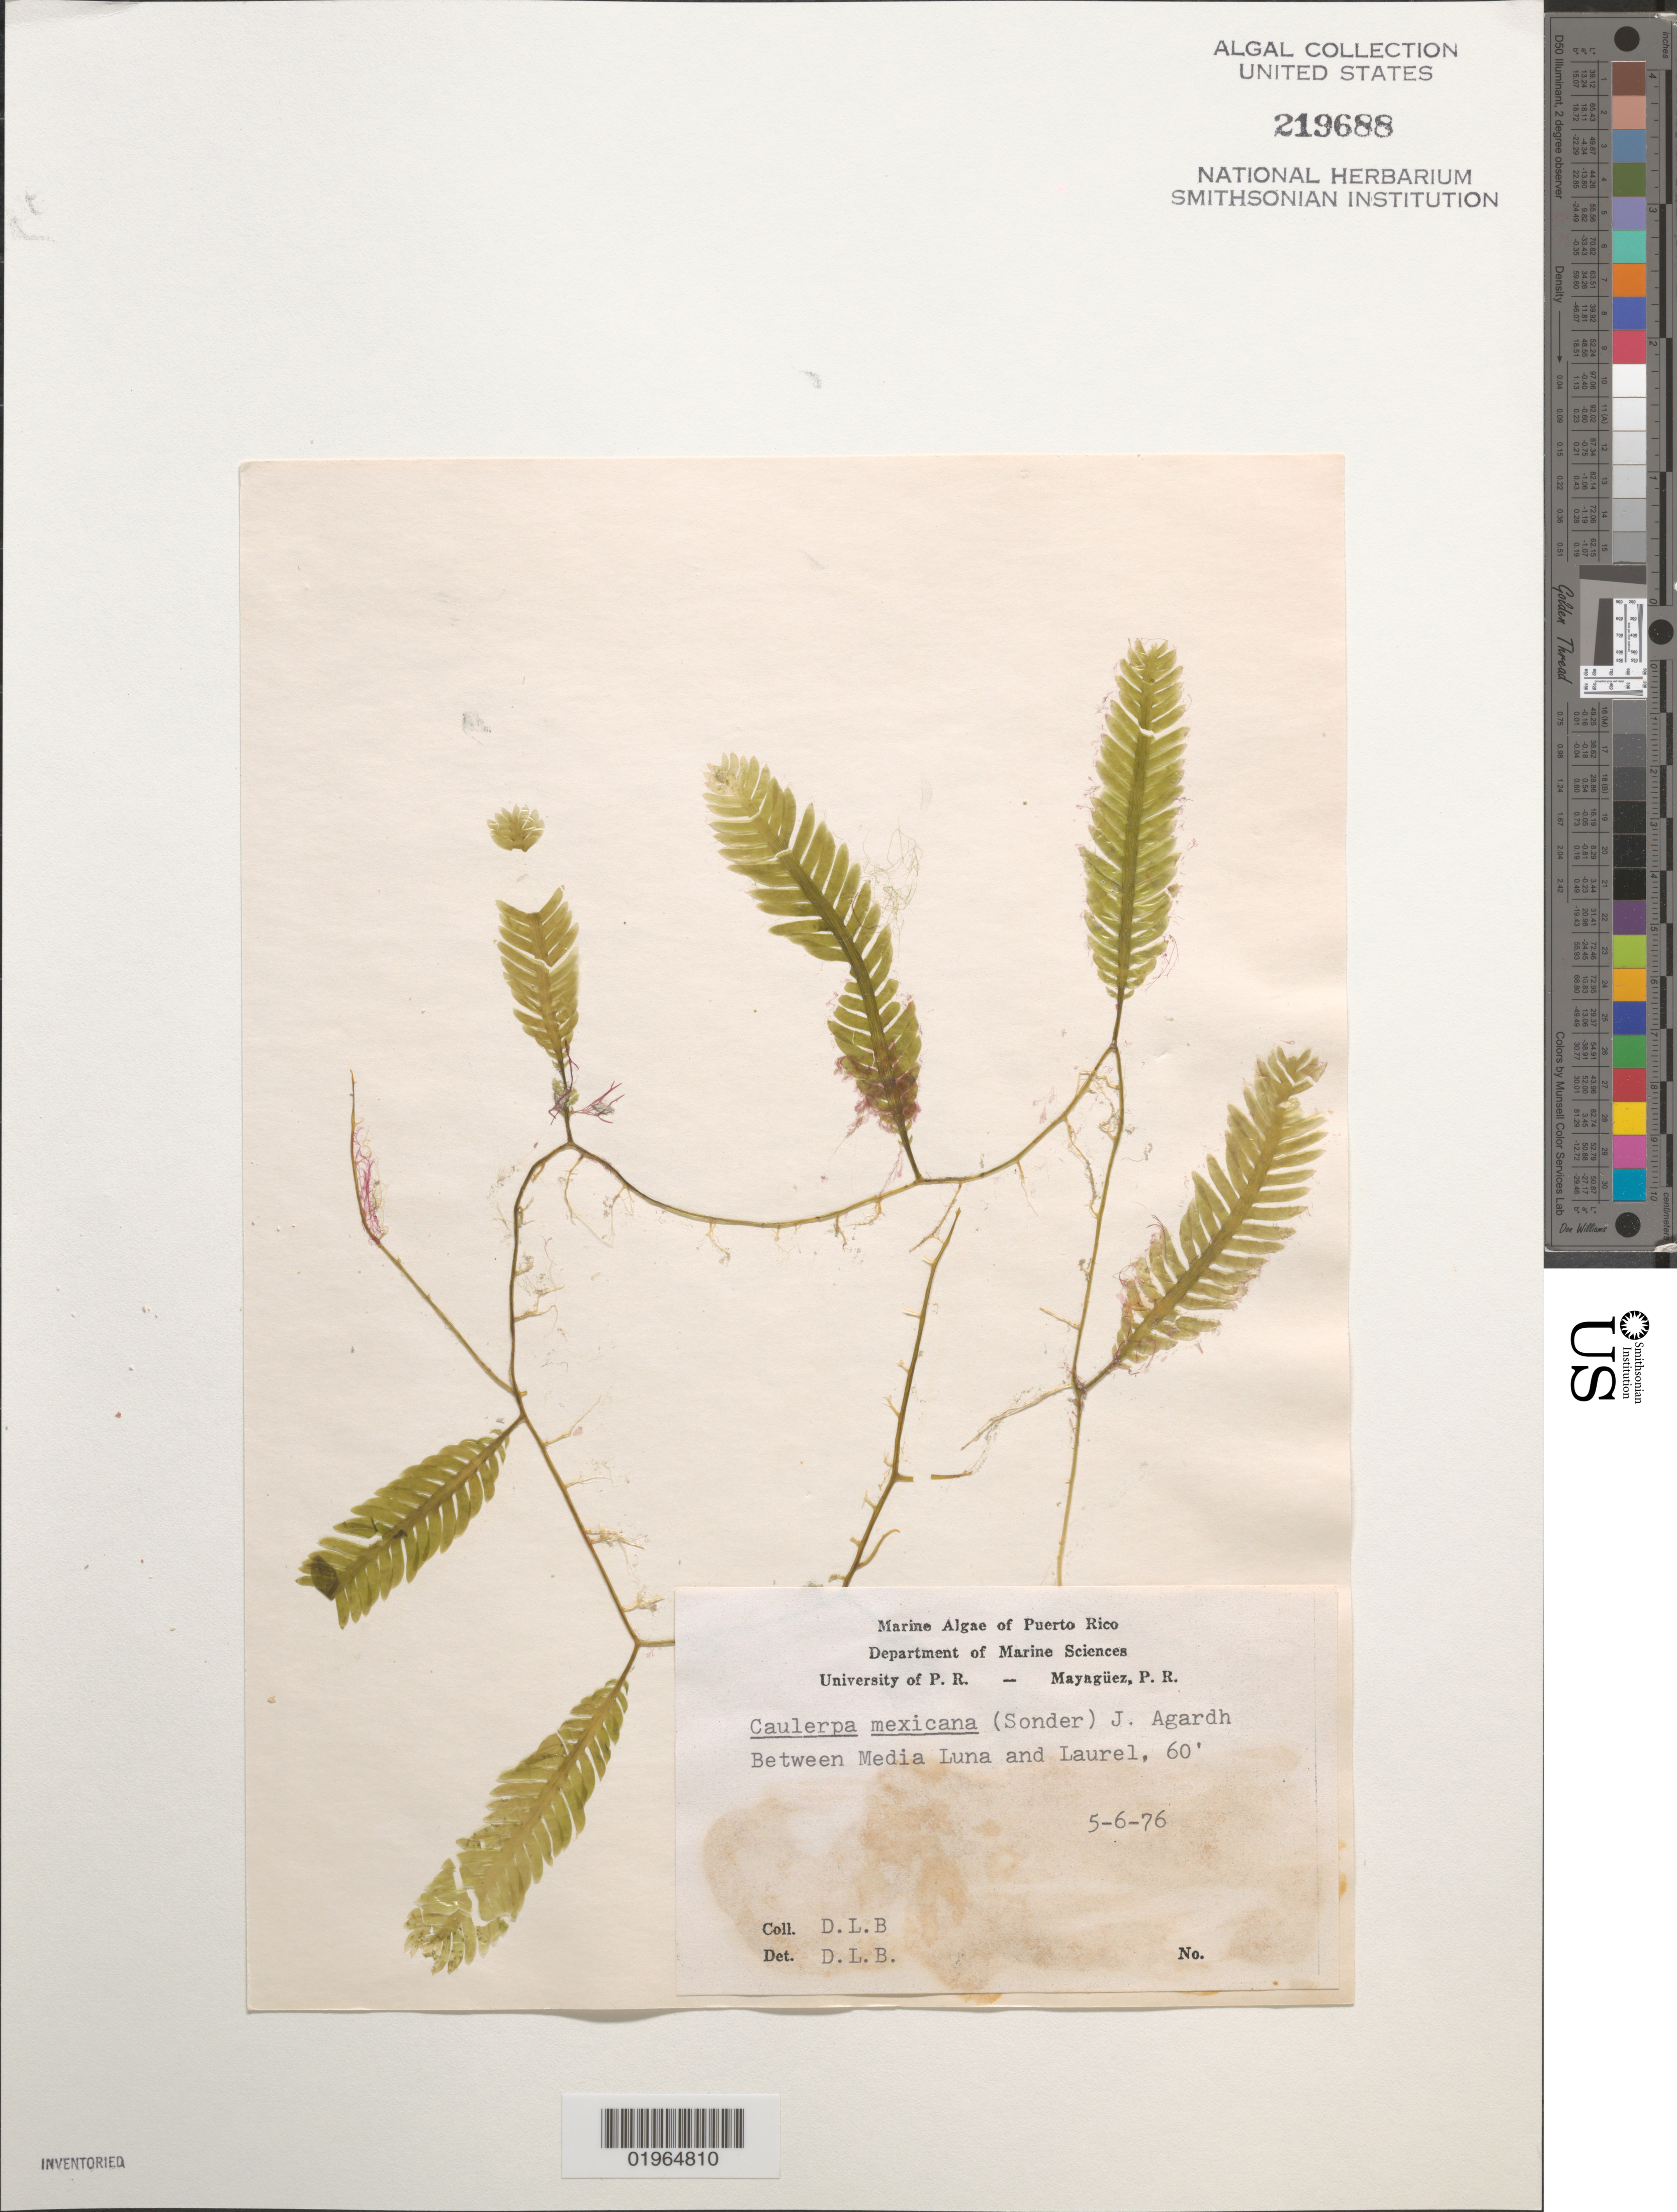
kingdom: Plantae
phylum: Chlorophyta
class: Ulvophyceae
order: Bryopsidales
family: Caulerpaceae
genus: Caulerpa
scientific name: Caulerpa mexicana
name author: Sond. ex Kütz.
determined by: Ballantine, D. L.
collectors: D.L. Ballantine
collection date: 1976-05-06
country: Puerto Rico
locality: Between Media Luna and Laurel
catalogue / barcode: US 219688